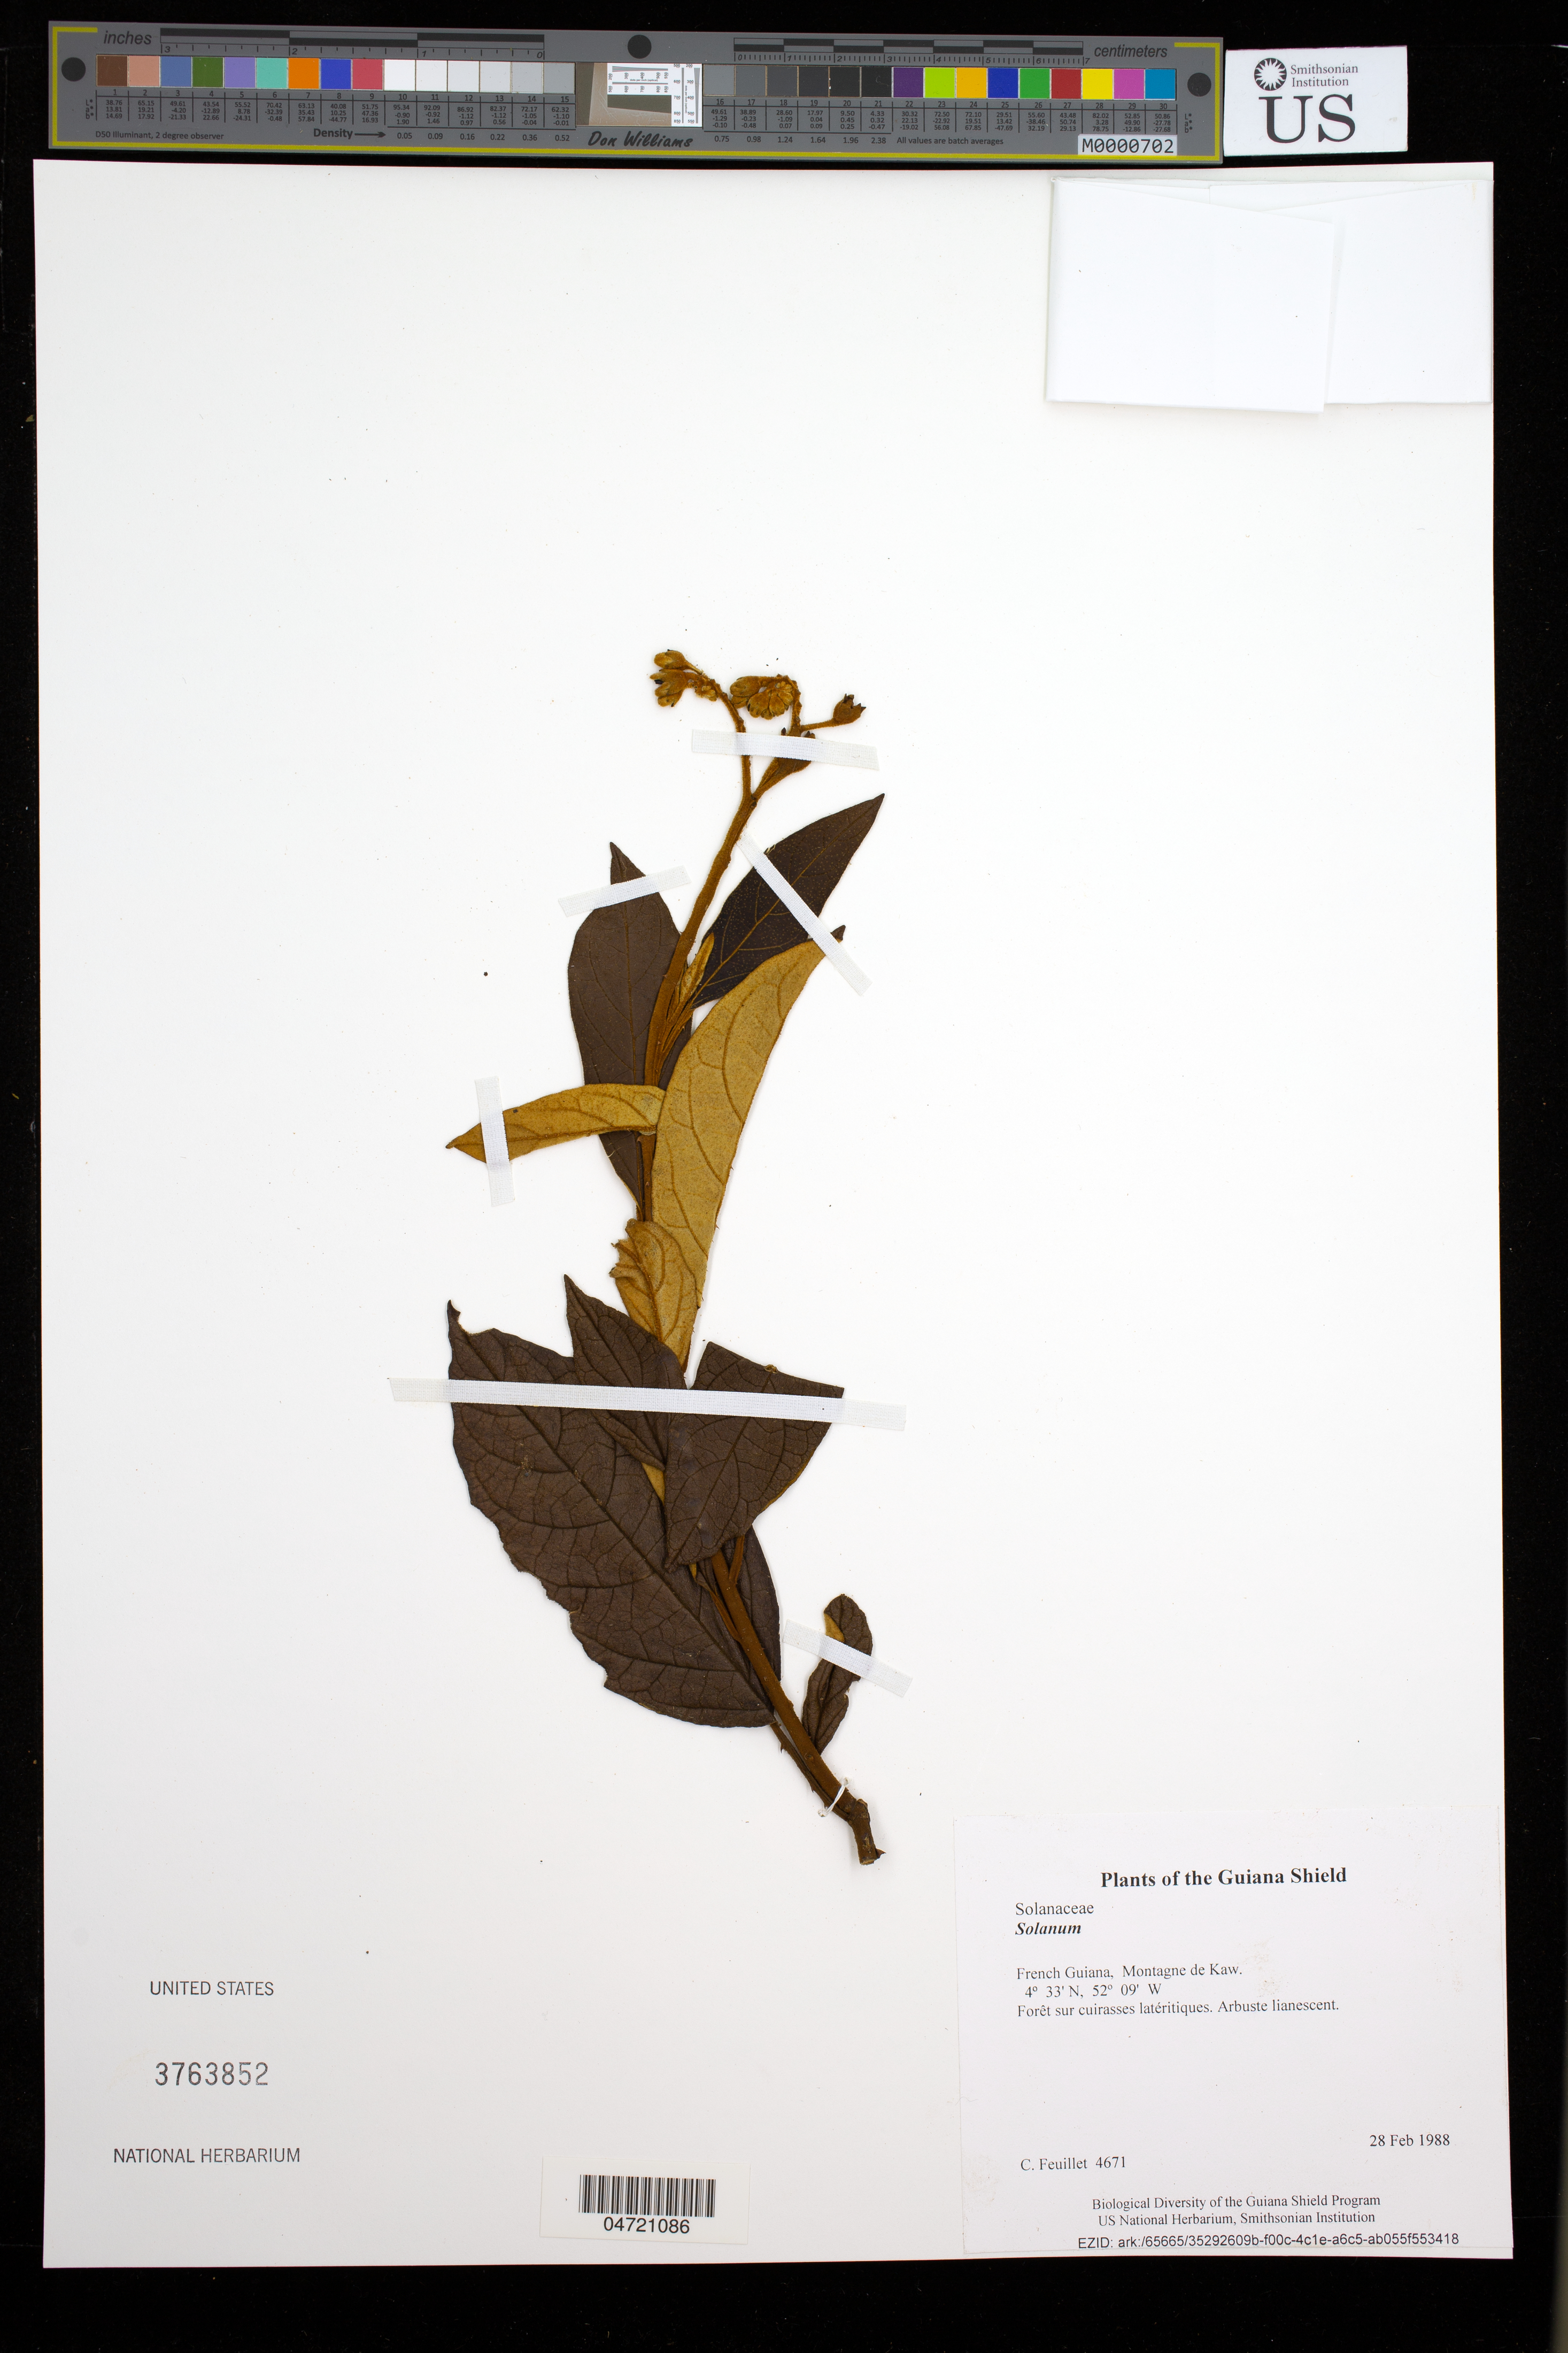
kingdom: Plantae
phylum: Tracheophyta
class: Magnoliopsida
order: Solanales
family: Solanaceae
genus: Solanum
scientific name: Solanum sp.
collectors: C. Feuillet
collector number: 4671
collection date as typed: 28 Feb 1988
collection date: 1988-02-28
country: French Guiana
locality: Montagne de Kaw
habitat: Forêt sur cuirasses latéritiques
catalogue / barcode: US 3763852